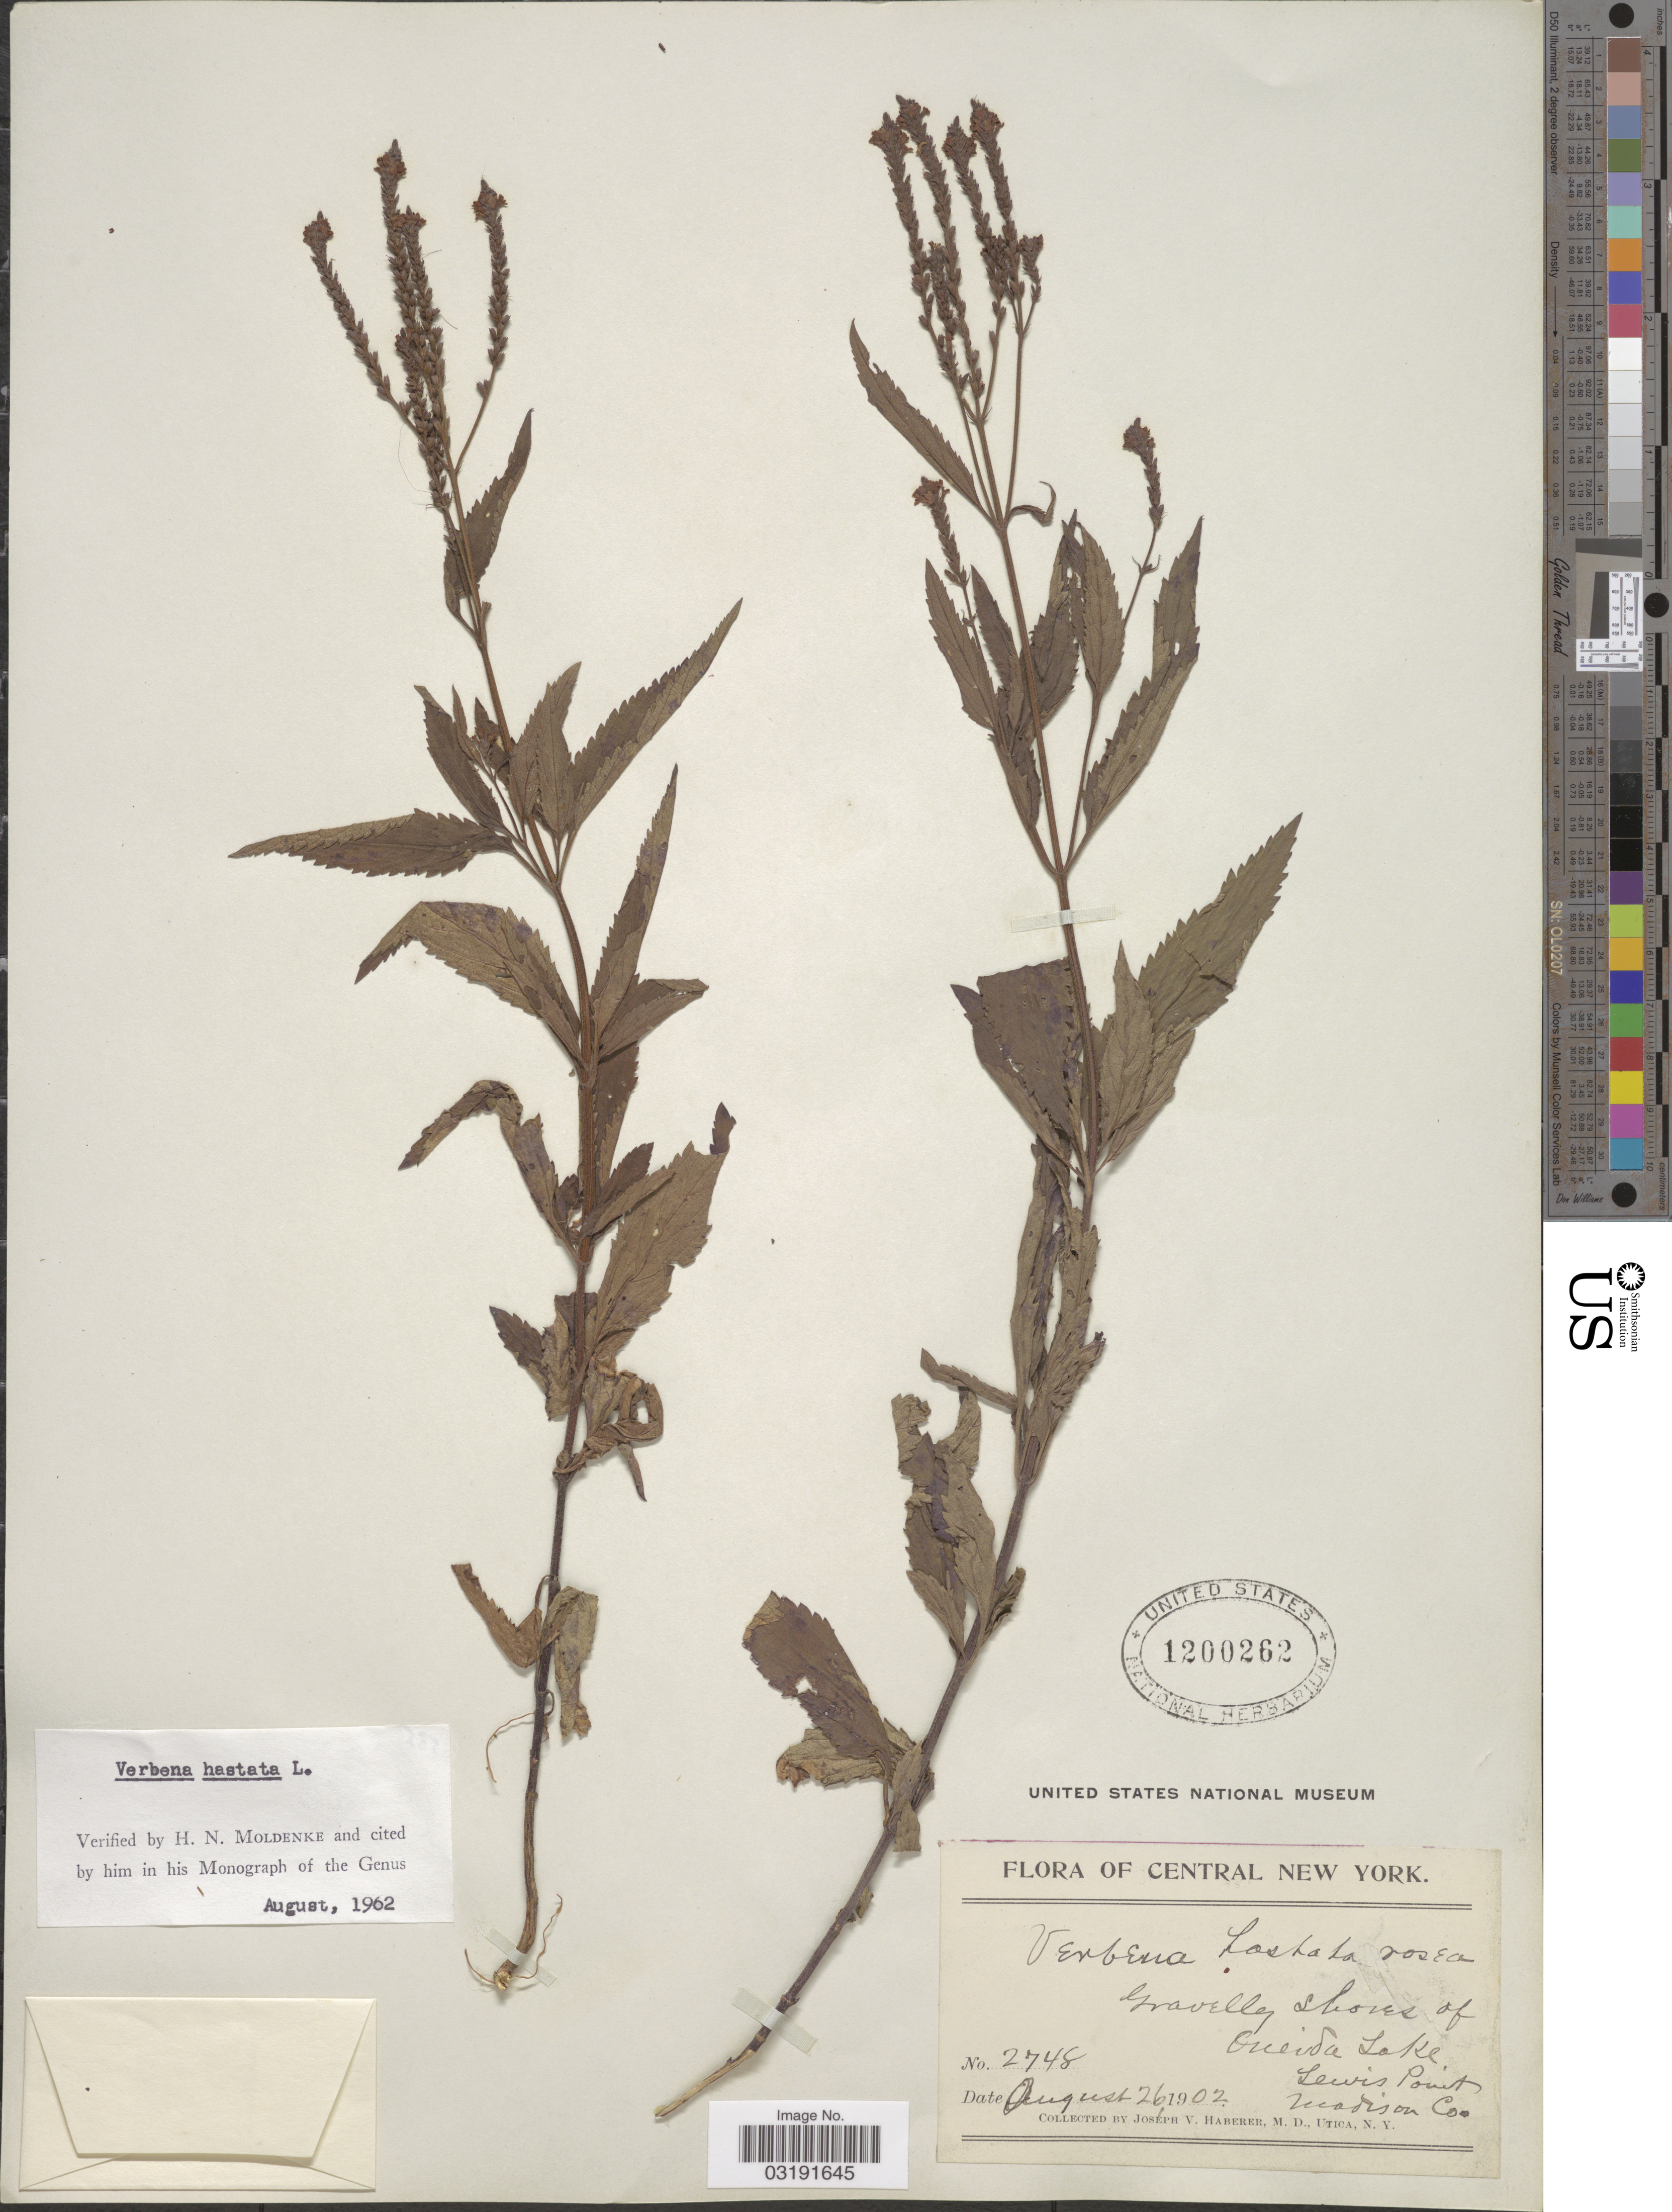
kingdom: Plantae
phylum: Tracheophyta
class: Magnoliopsida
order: Lamiales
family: Verbenaceae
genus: Verbena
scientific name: Verbena hastata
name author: L.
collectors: J. V. Haberer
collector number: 2748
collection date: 1902-08-26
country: United States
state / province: New York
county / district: Oneida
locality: Central New York, Gravelly shores of Oneida Lake, Lewis Point, Madison Co.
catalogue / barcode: US 1200262